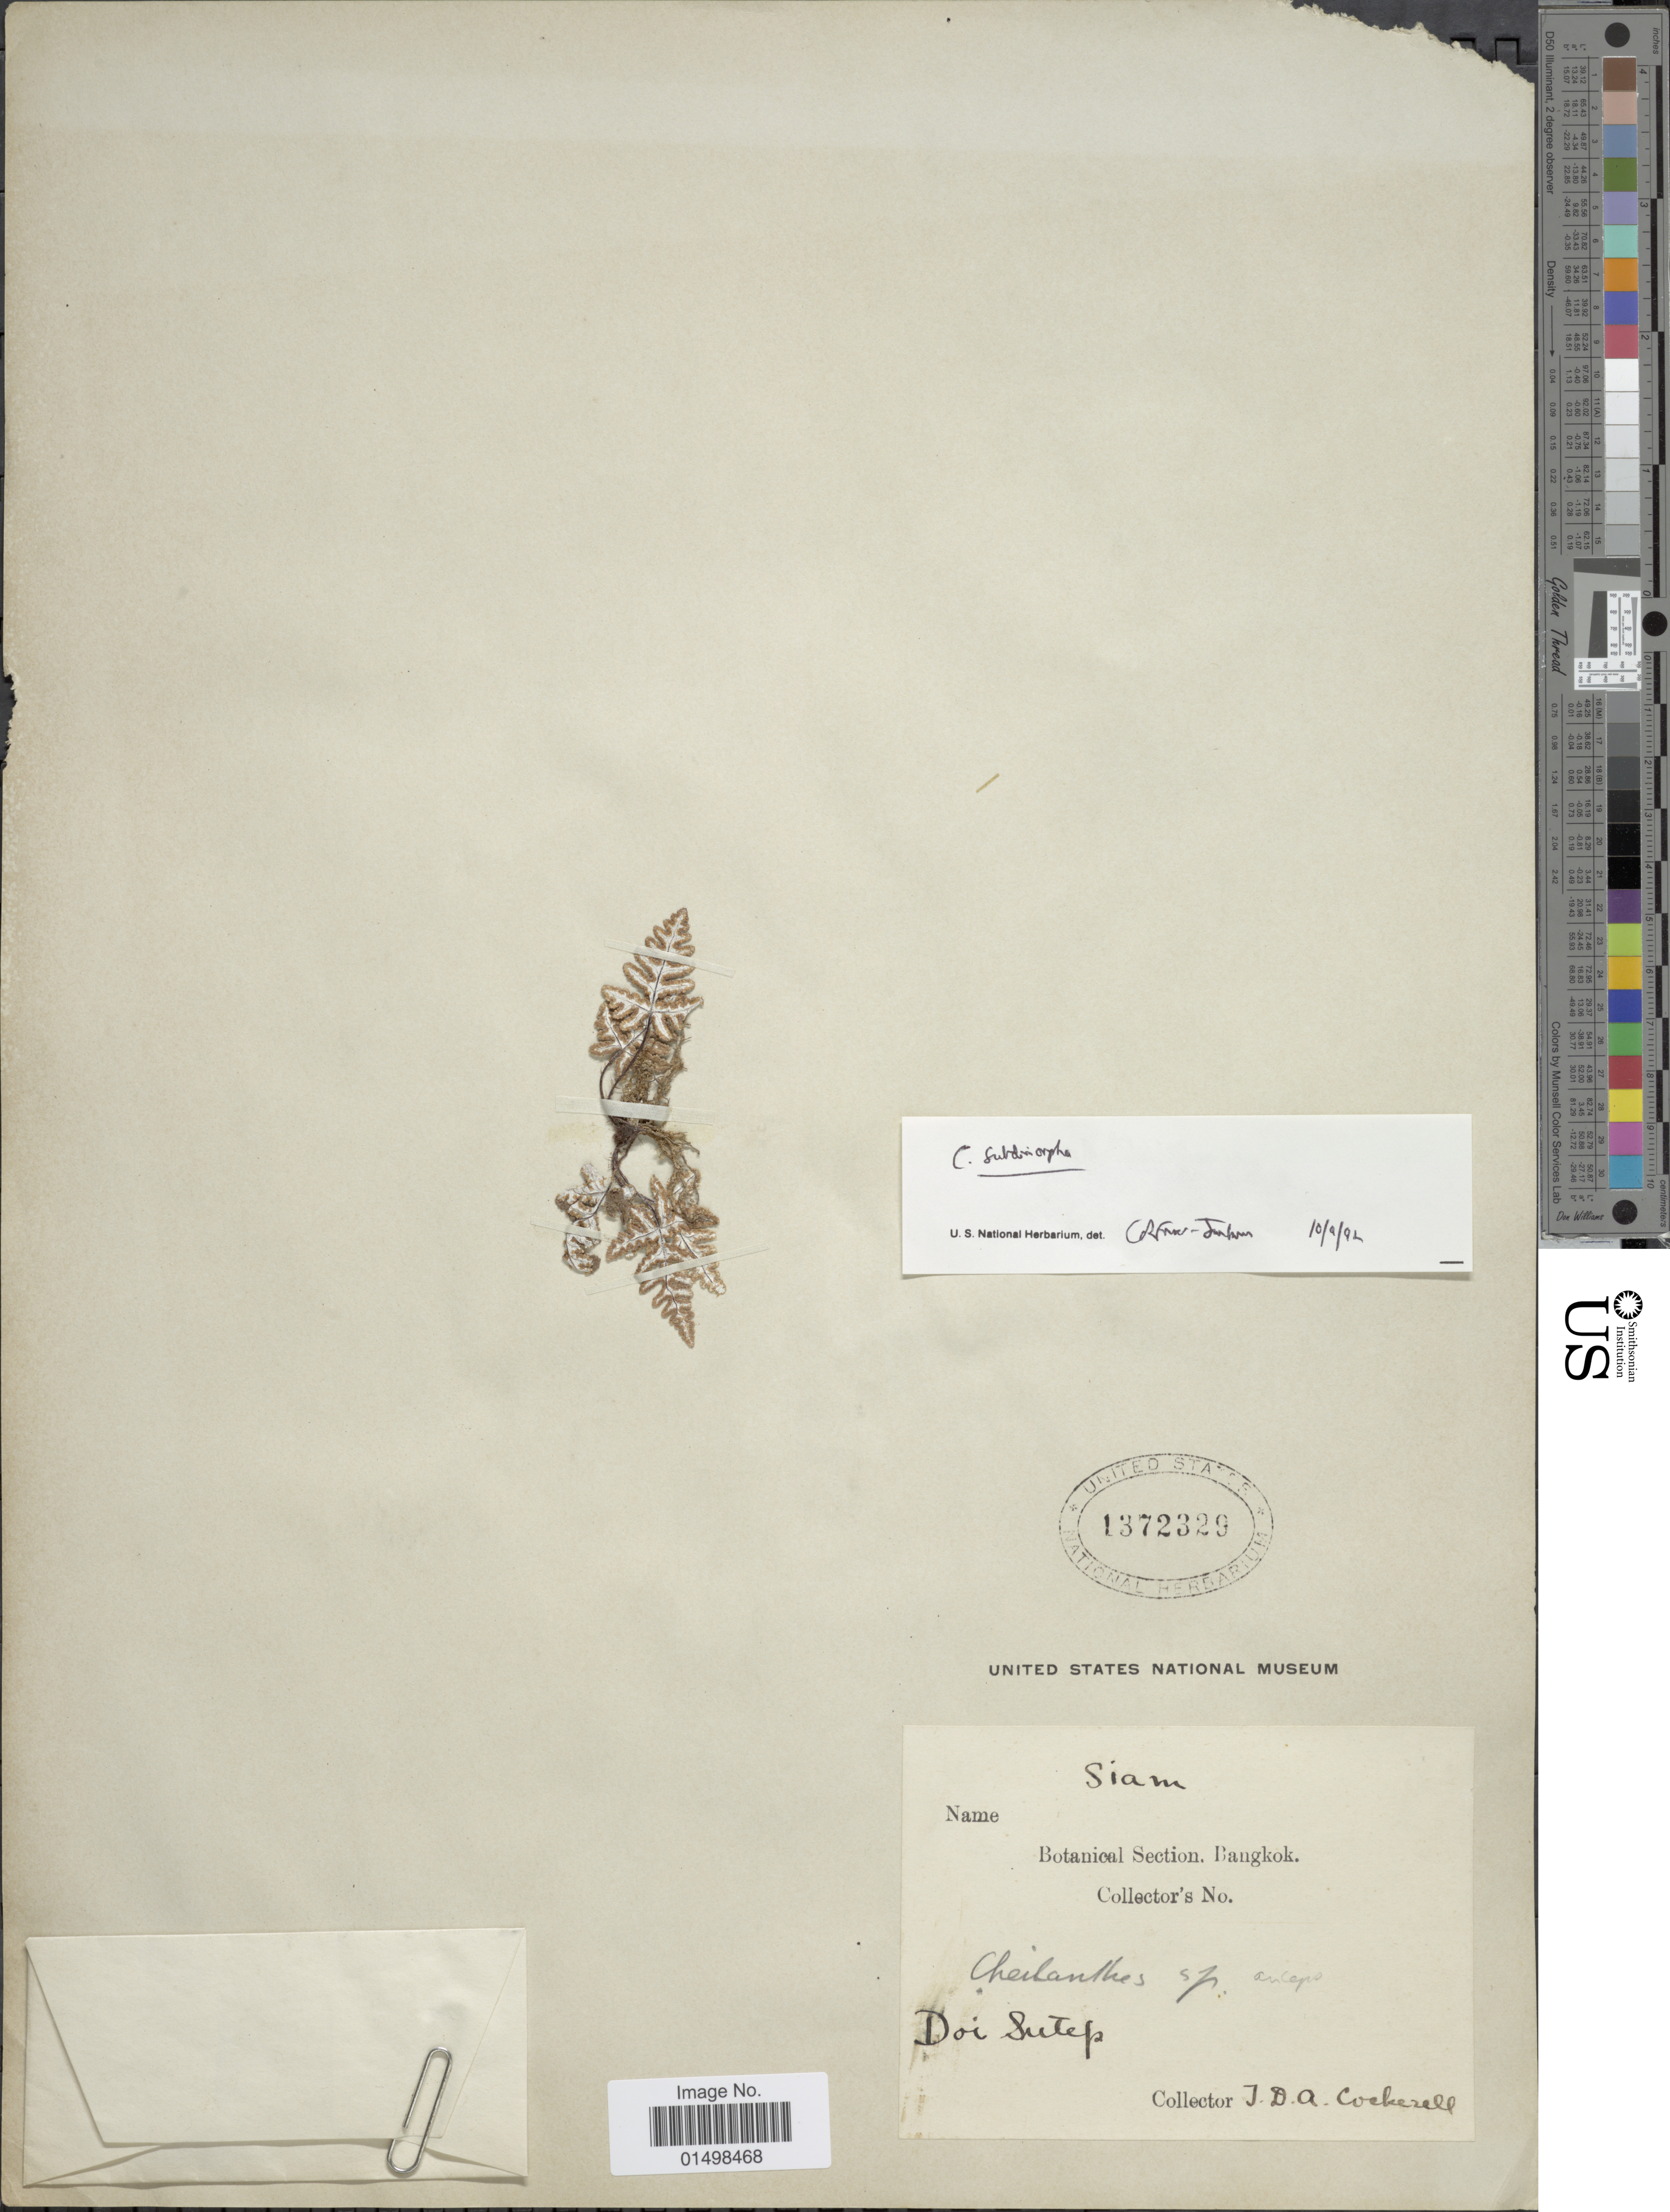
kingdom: Plantae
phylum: Tracheophyta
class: Polypodiopsida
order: Polypodiales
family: Pteridaceae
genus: Aleuritopteris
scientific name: Aleuritopteris anceps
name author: (Blanf.) Panigrahi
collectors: T. Cockerell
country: Thailand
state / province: Bangkok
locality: Siam, Doi Sutep [interpreted]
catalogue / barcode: US 1372329